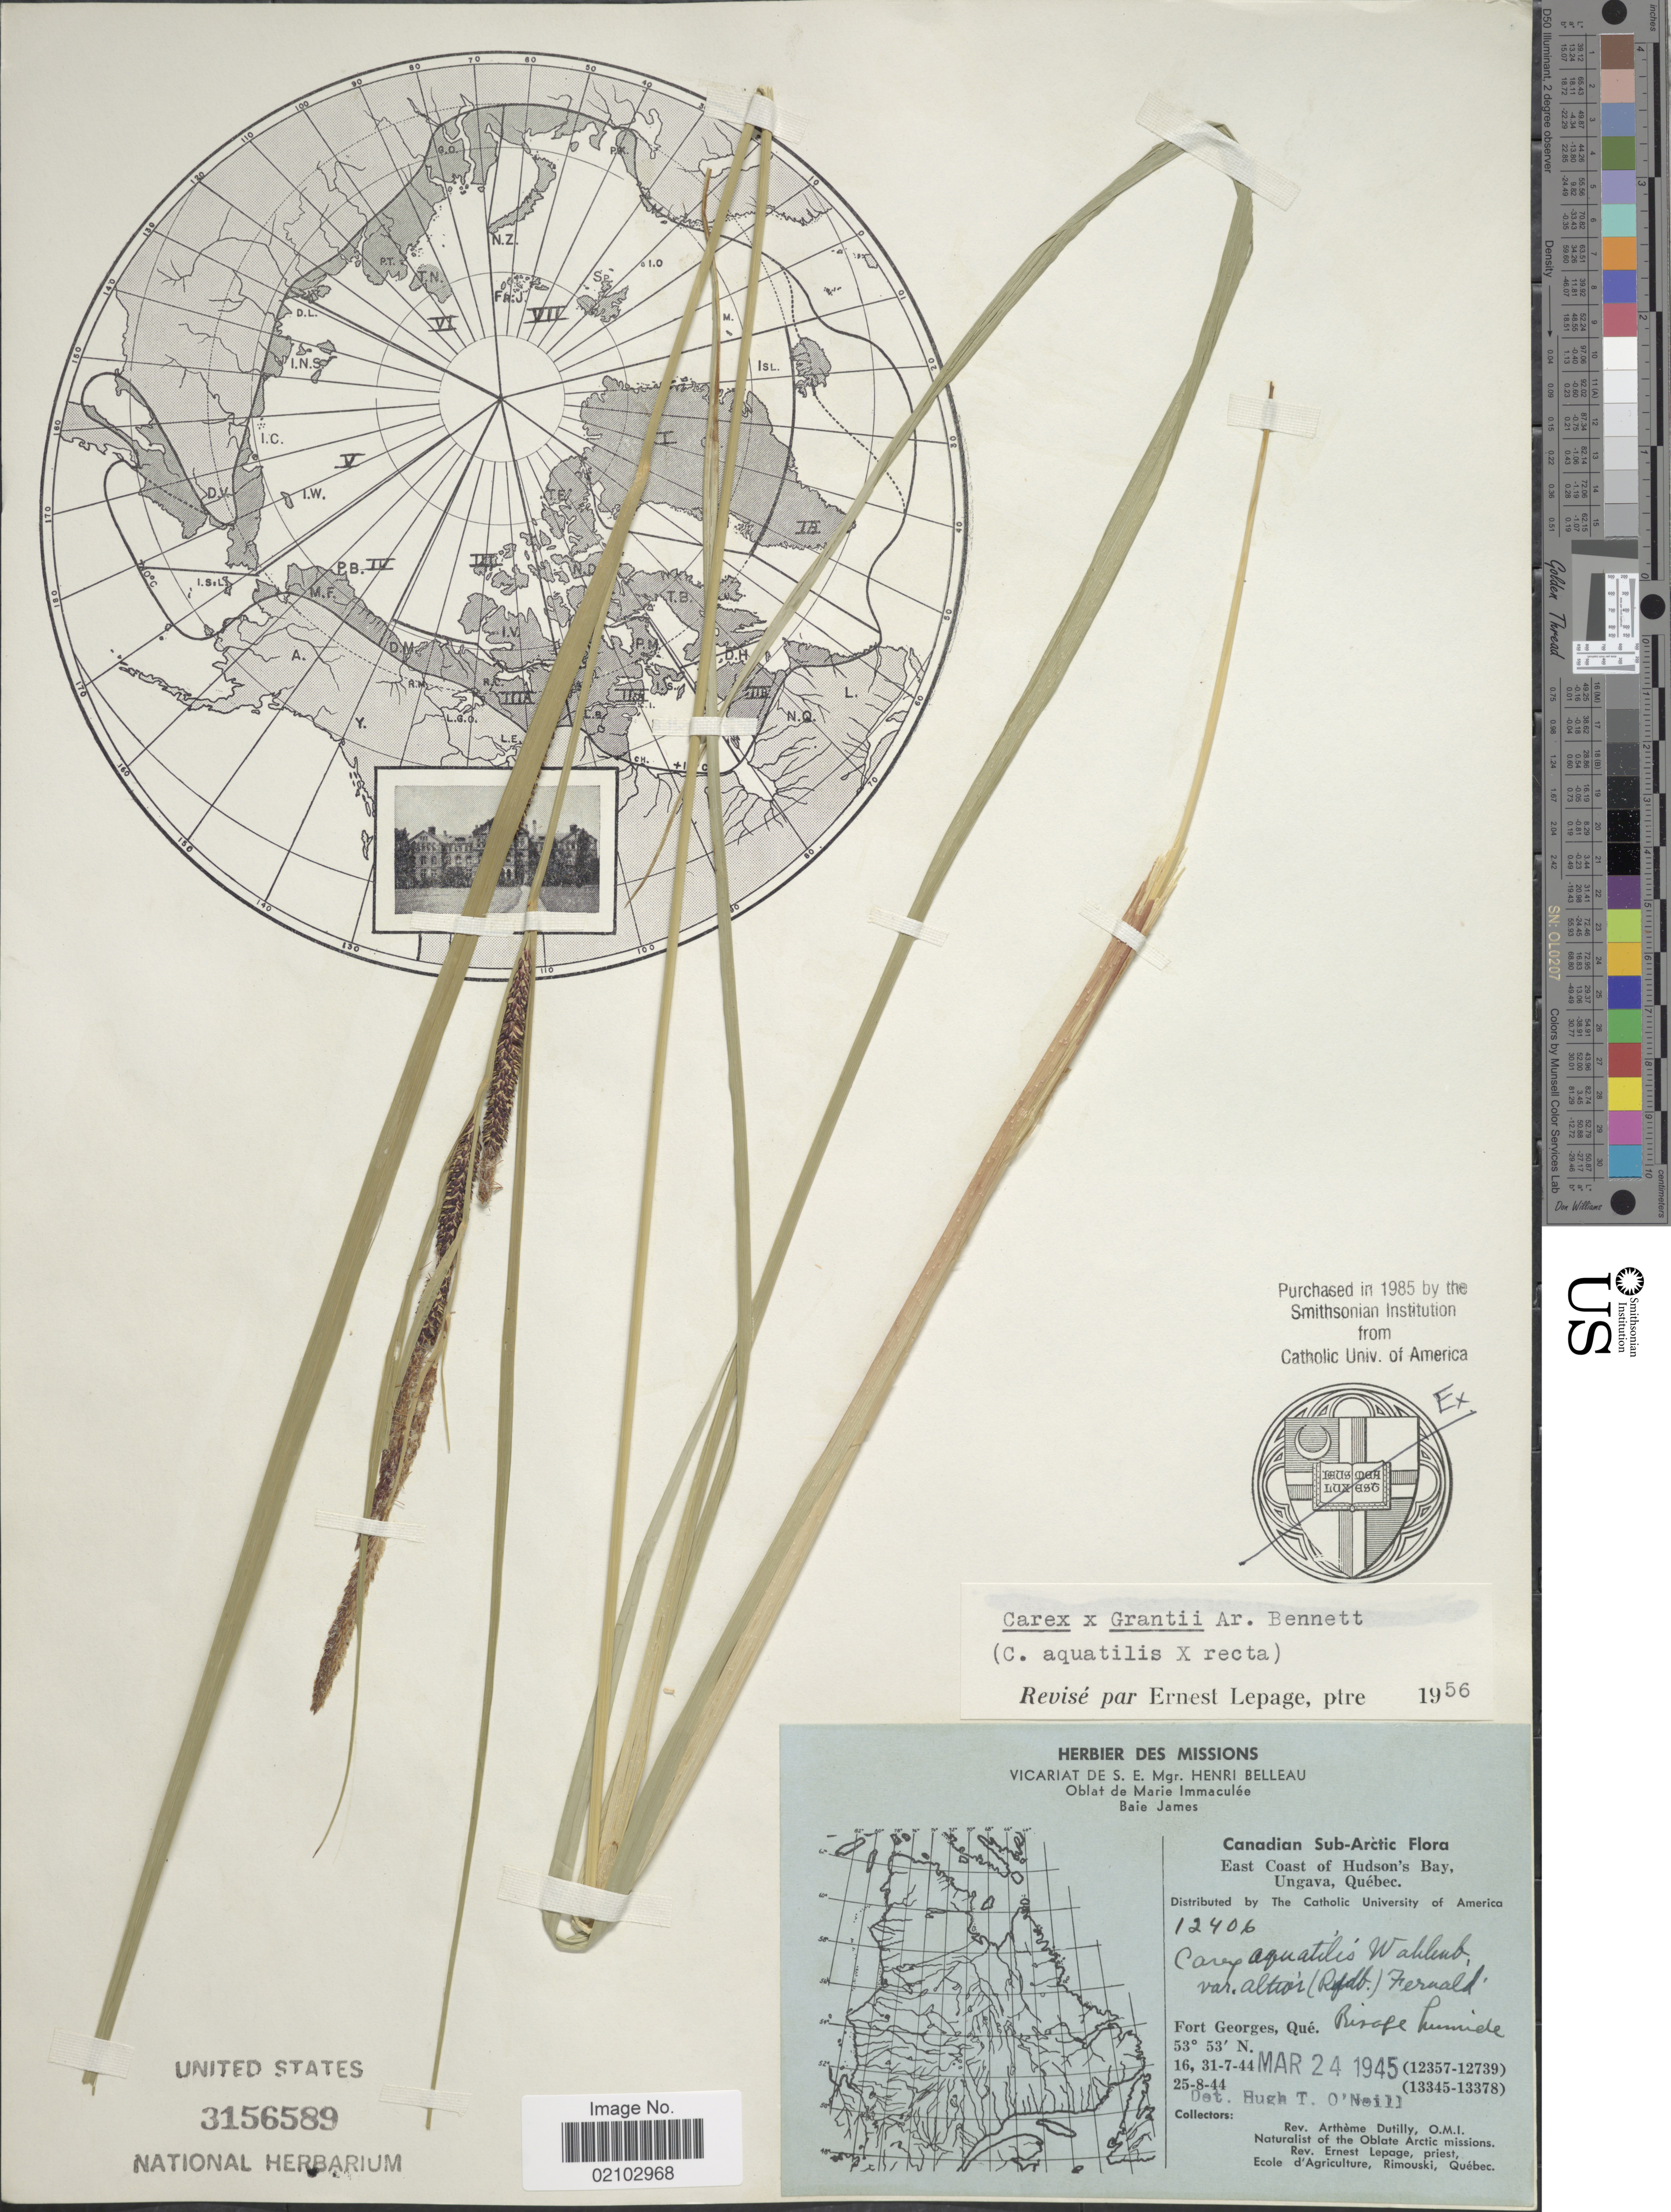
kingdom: Plantae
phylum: Tracheophyta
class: Liliopsida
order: Poales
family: Cyperaceae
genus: Carex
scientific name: Carex aquatilis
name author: Wahlenb.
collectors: A. Dutilly & E. Lepage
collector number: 12406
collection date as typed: Transcribed d/m/y: 16/7/44 to 25/8/44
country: Canada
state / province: Quebec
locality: Canadian Sub-Arctic, East Coast of Hudon's Bay, Ungava, Fort Georges, Rivage humide.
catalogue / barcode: US 3156589